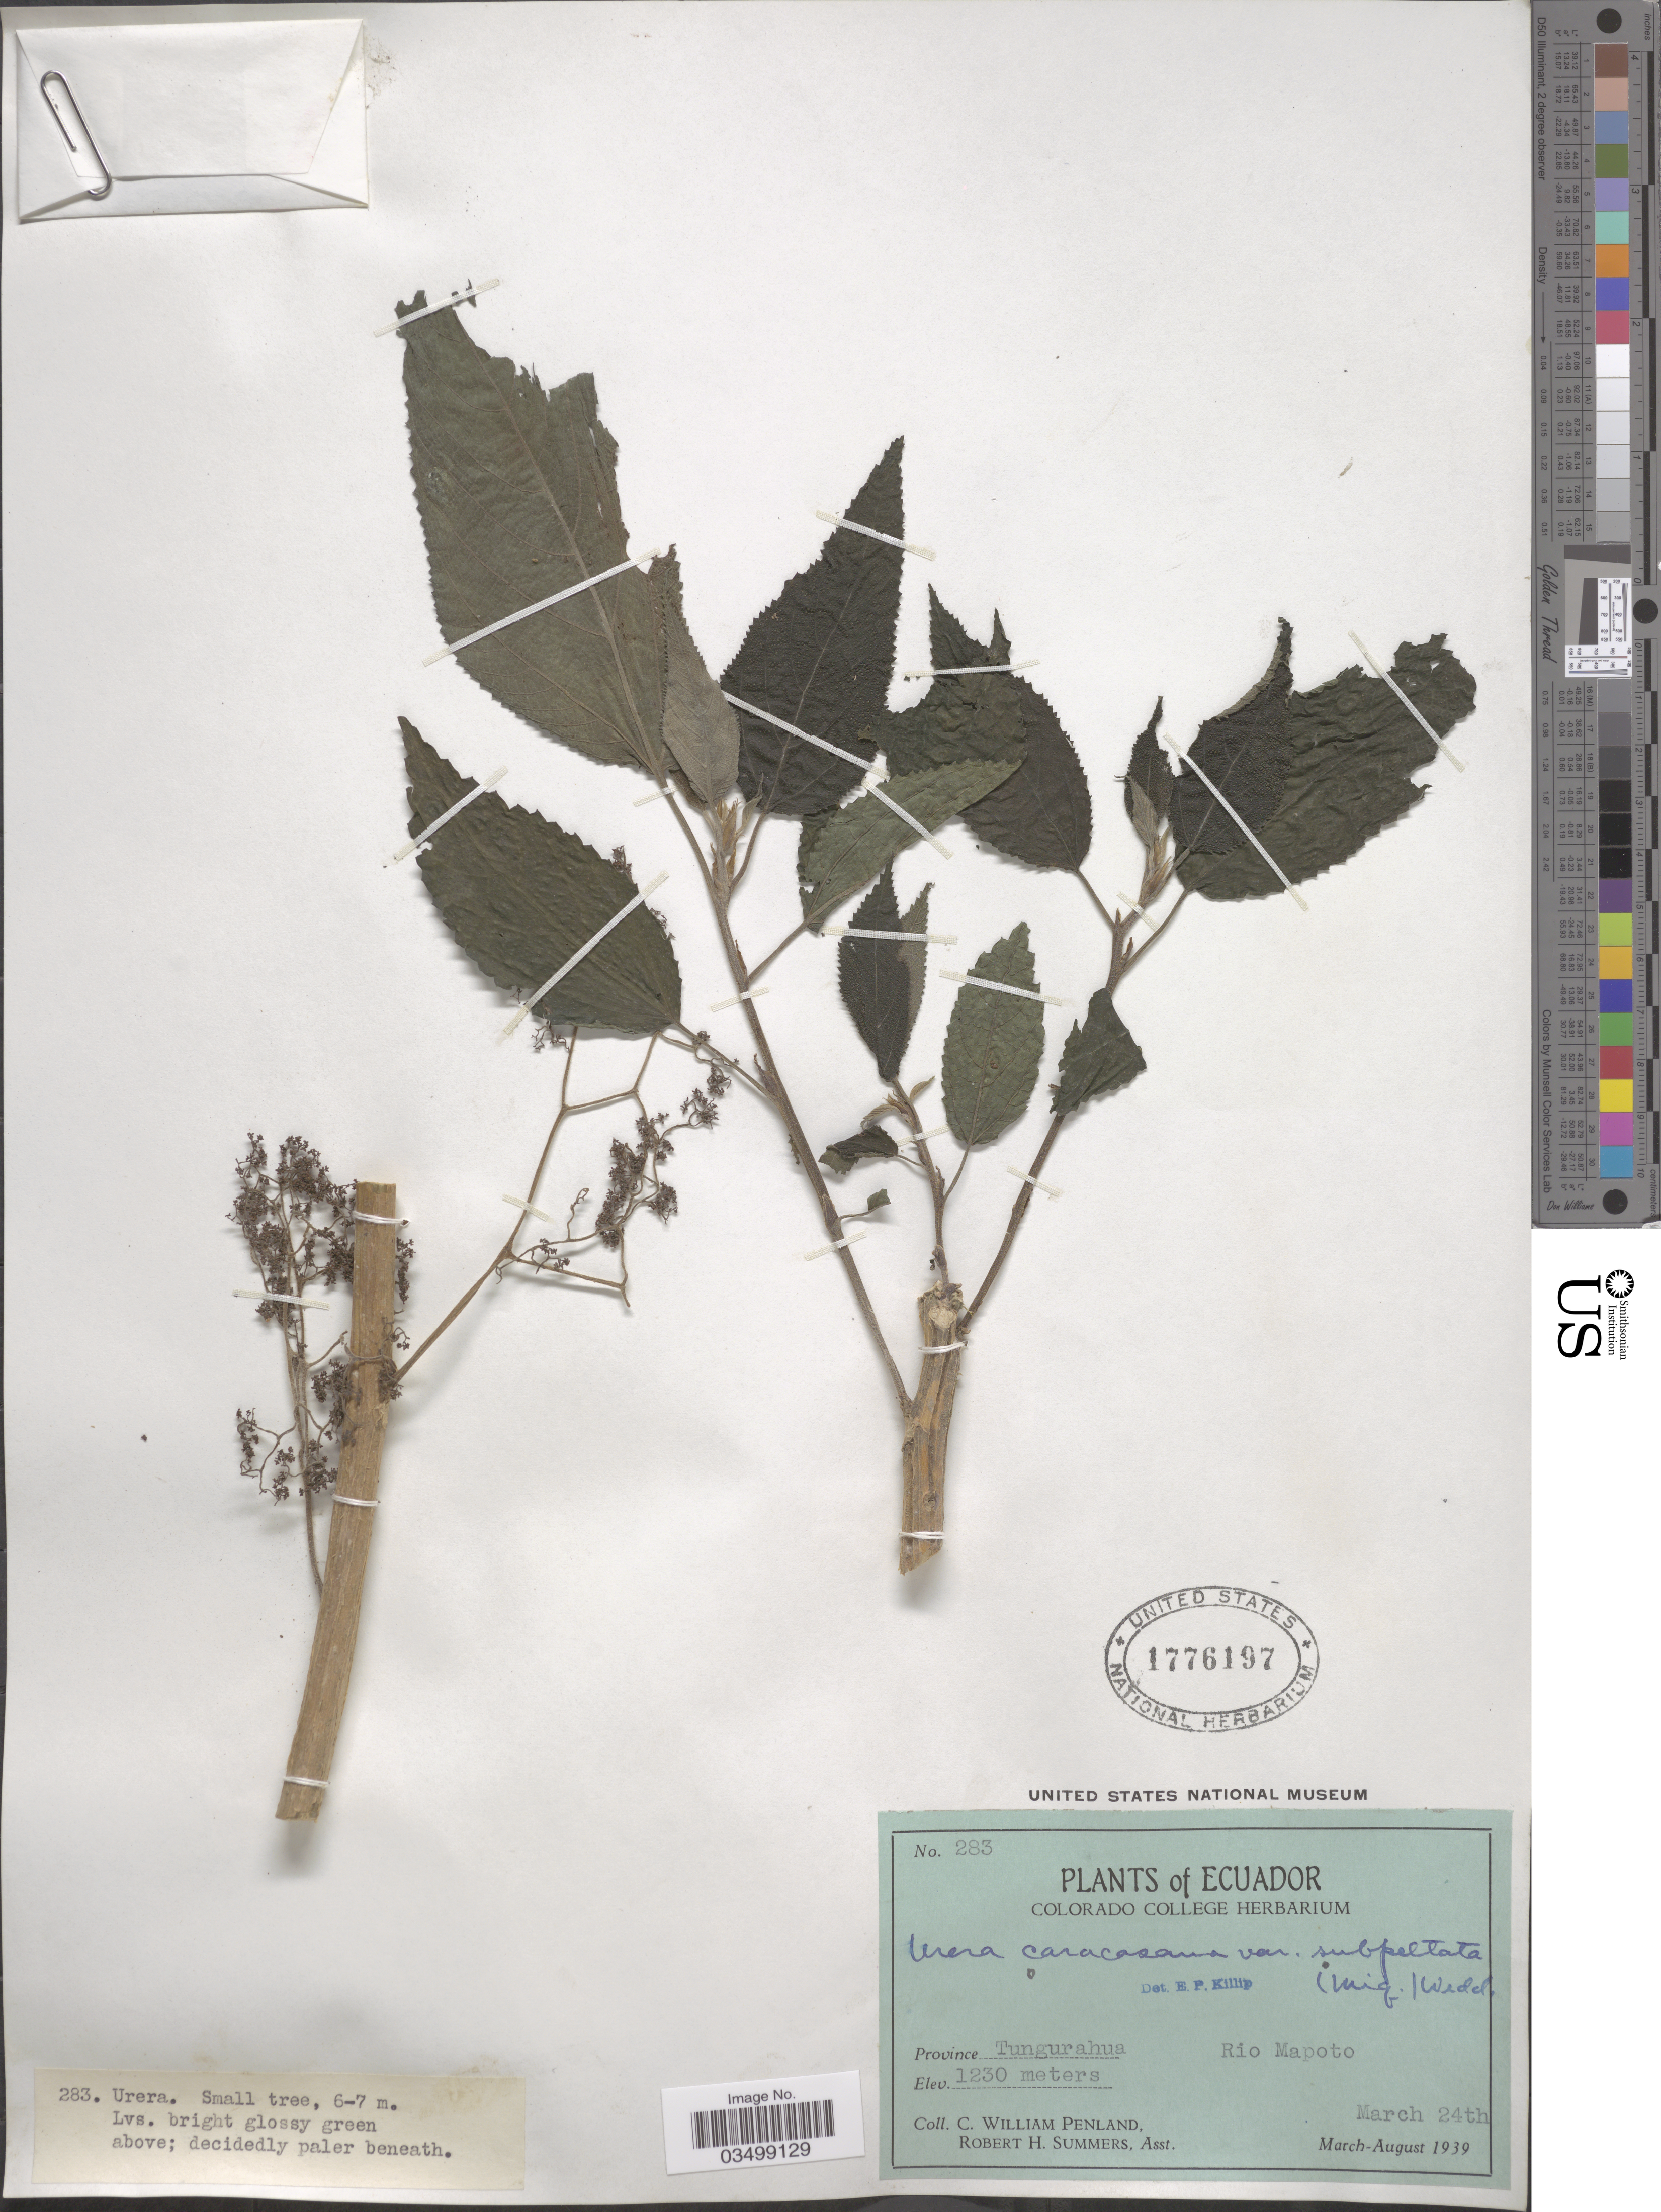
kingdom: Plantae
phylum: Tracheophyta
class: Magnoliopsida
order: Rosales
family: Urticaceae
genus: Urera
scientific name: Urera caracasana var. subpeltata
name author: (Miq.) Wedd.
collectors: C. W. Penland & R. Summers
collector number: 283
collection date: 1939-03-24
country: Ecuador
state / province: Tungurahua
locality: Rio Mapoto.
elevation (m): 1230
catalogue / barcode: US 1776197